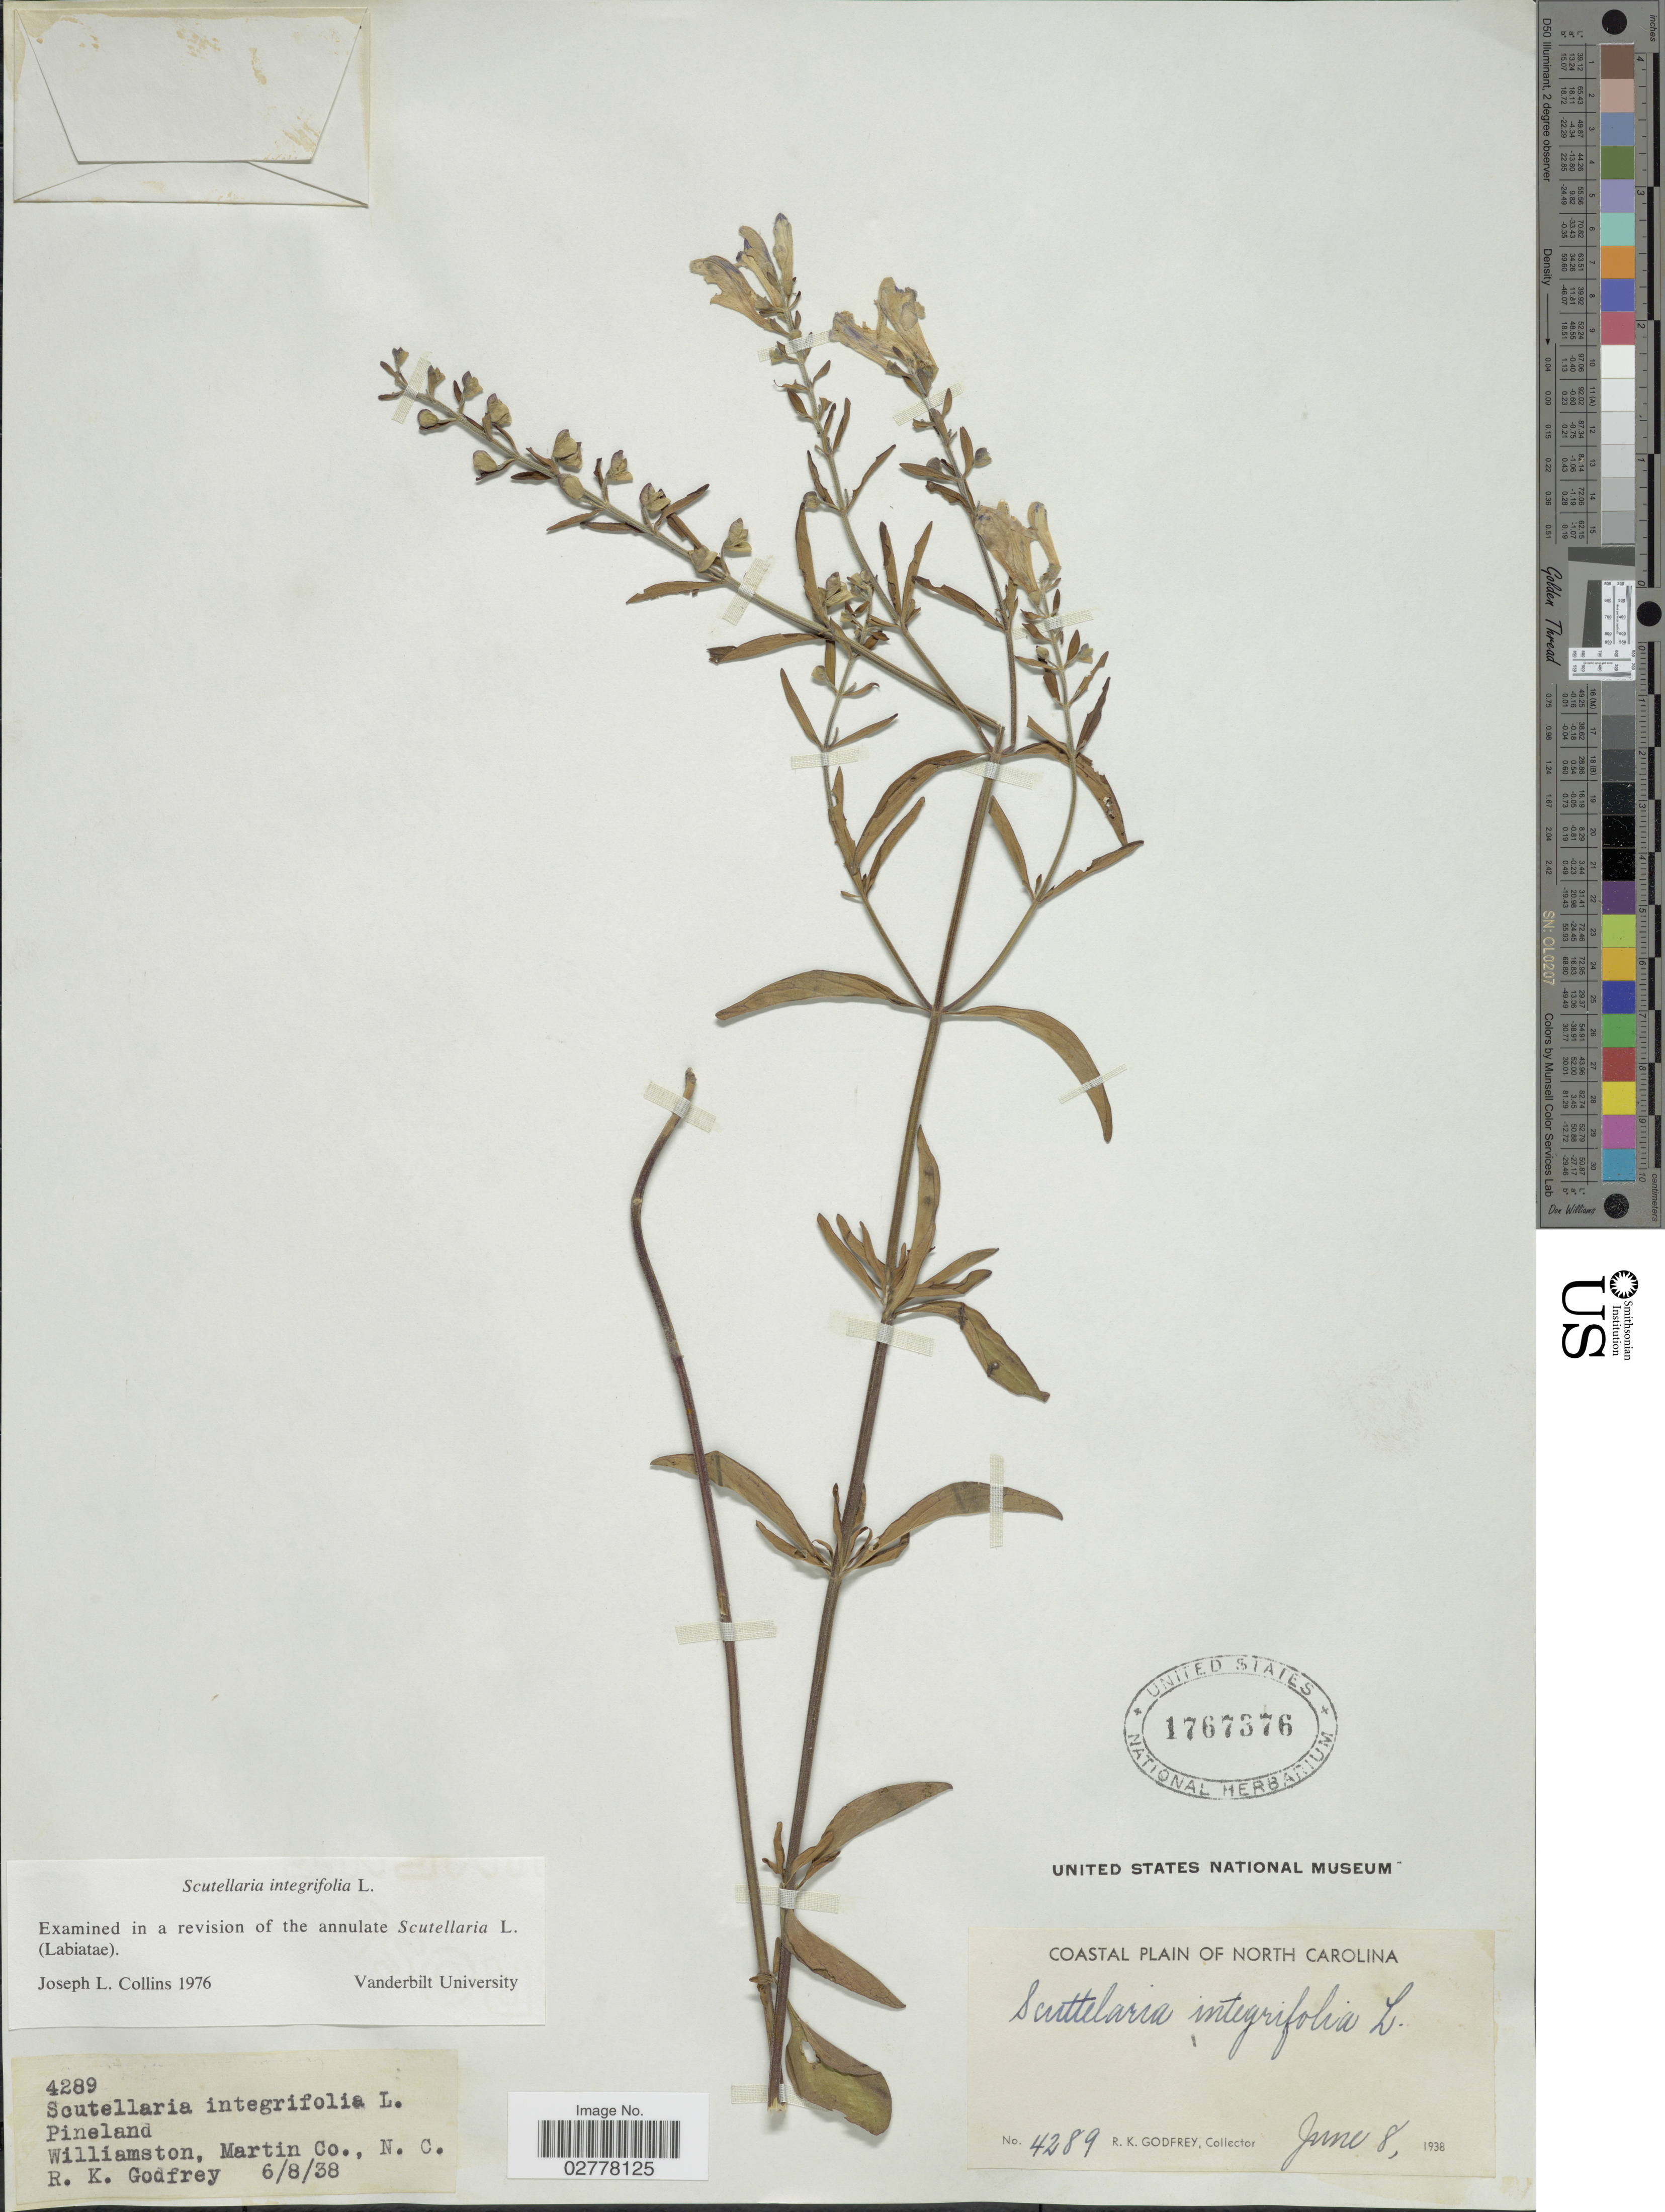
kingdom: Plantae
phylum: Tracheophyta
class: Magnoliopsida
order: Lamiales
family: Lamiaceae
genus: Scutellaria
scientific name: Scutellaria integrifolia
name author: L.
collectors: R. K. Godfrey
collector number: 4289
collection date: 1938-06-08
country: United States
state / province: North Carolina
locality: Coastal Plain of North Carolina. Pineland, Williamston, Martin Co.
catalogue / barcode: US 1767376